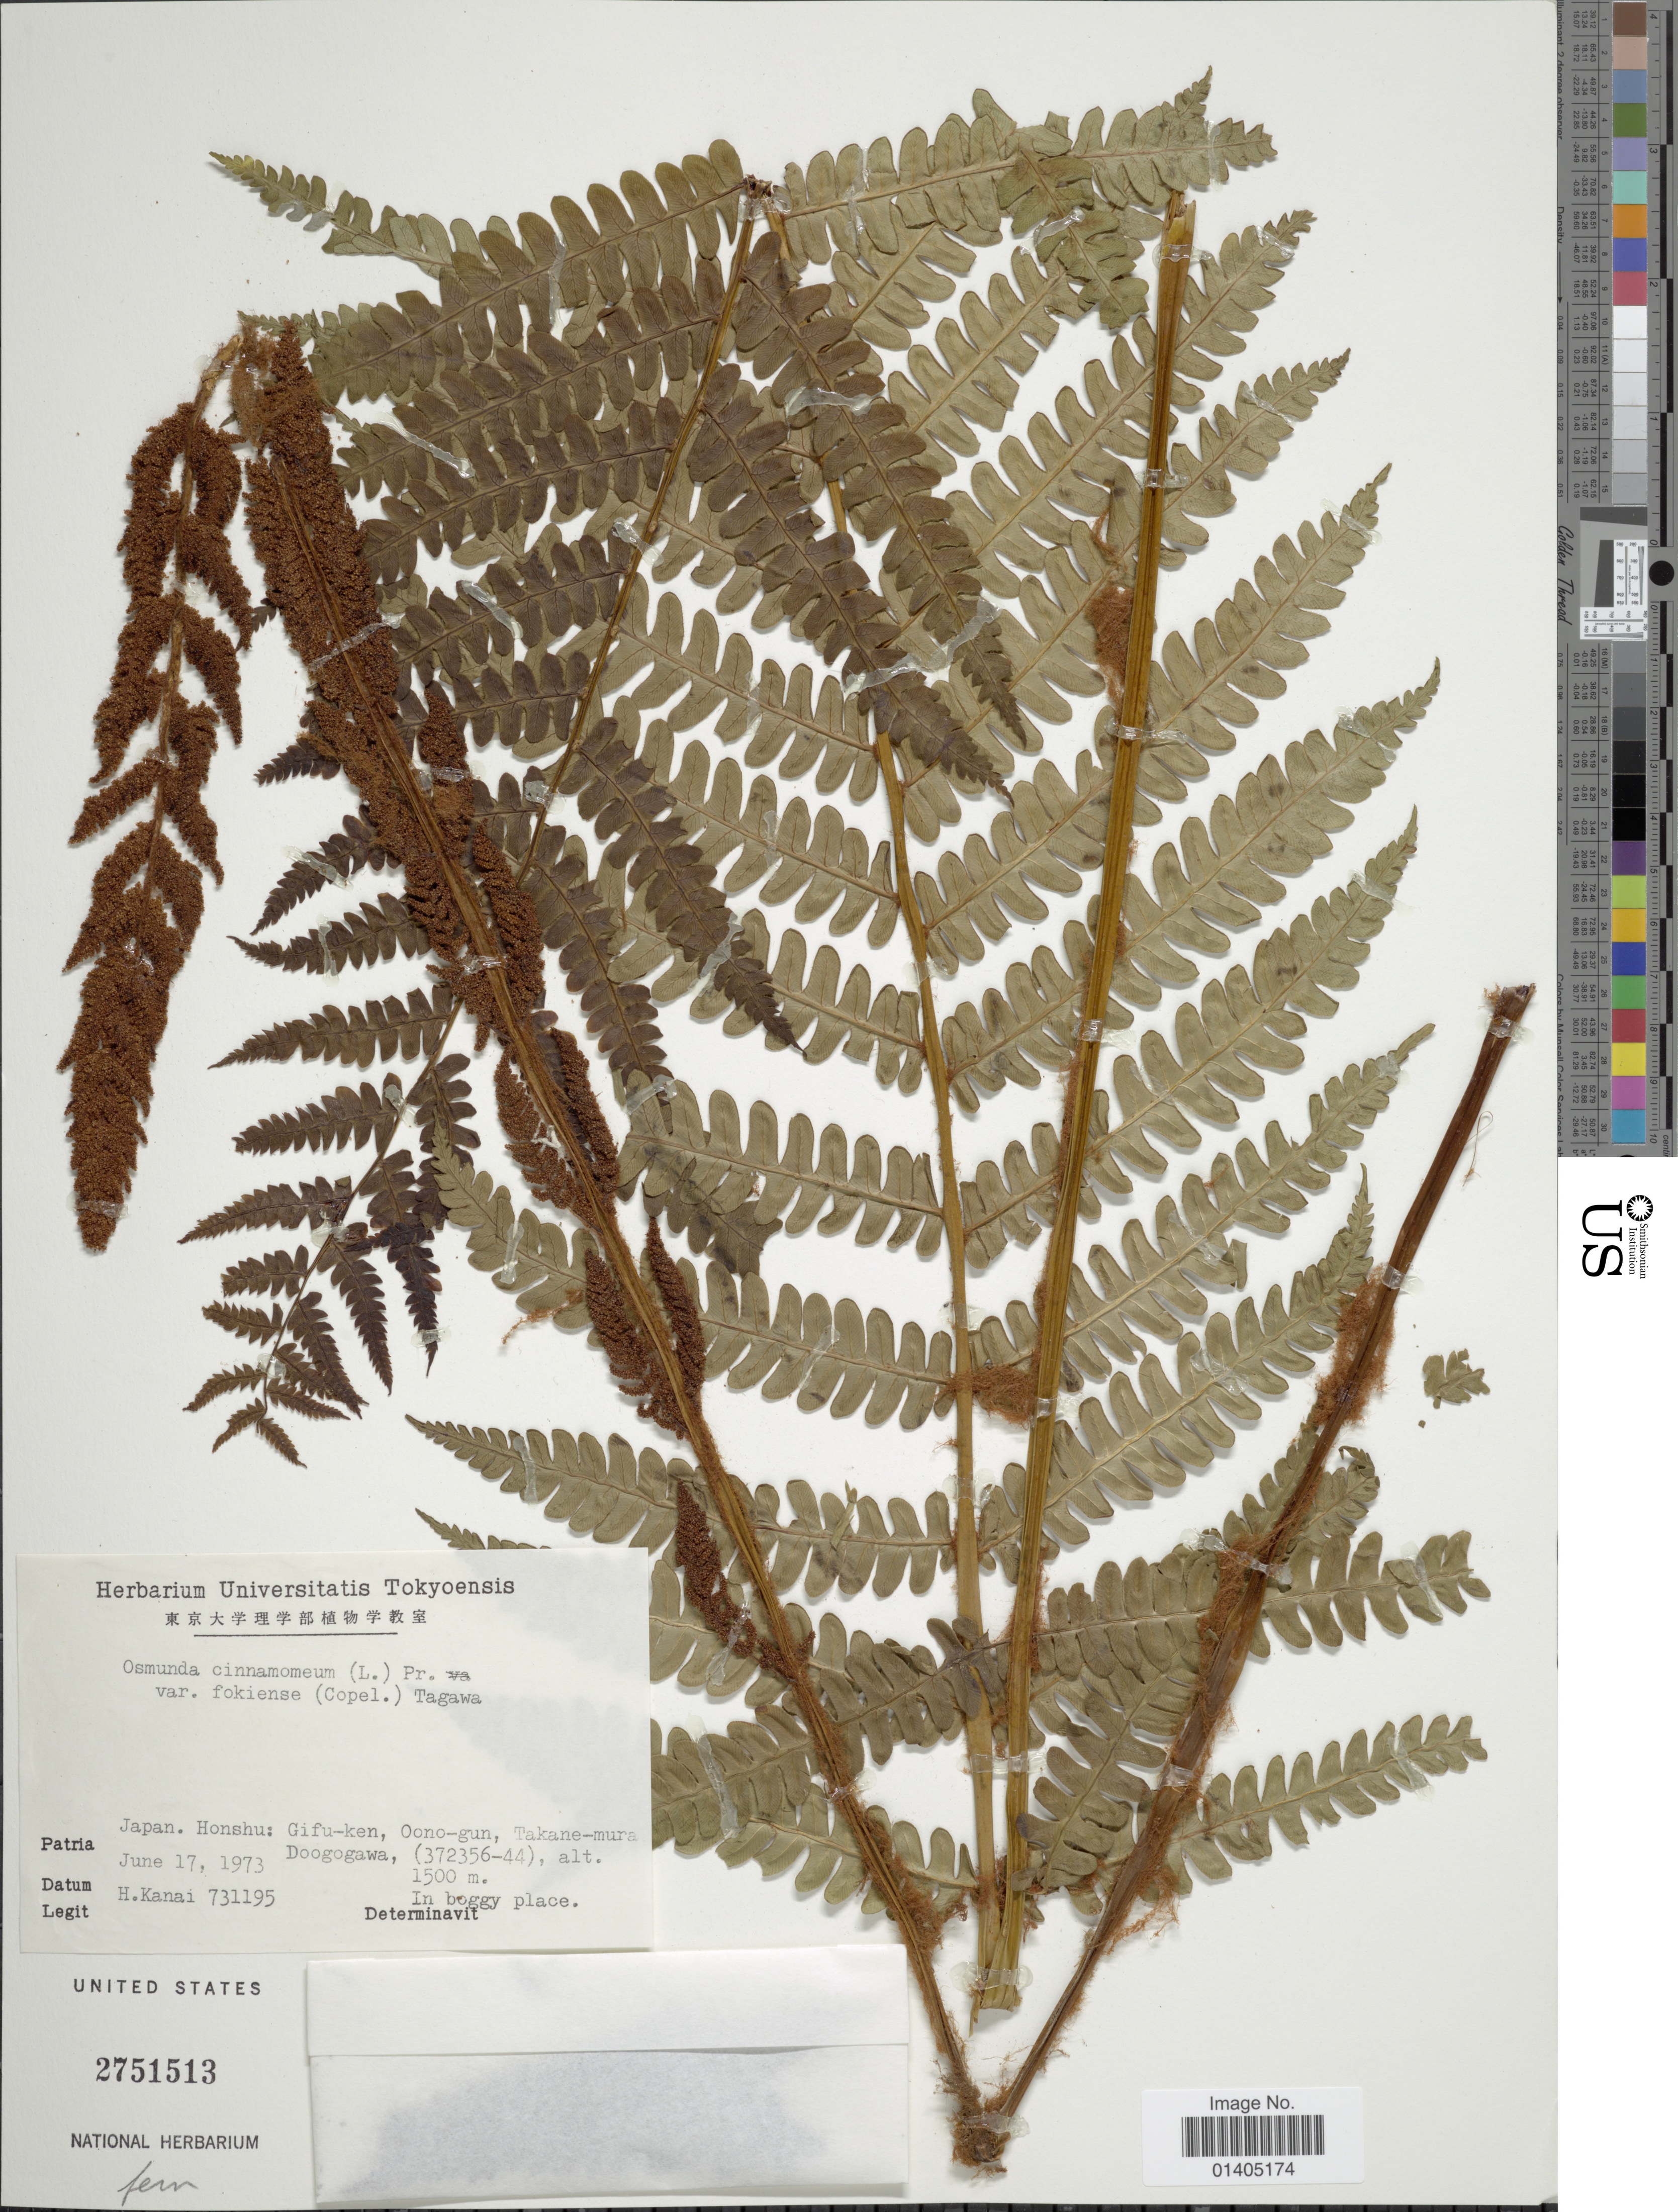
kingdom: Plantae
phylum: Tracheophyta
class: Polypodiopsida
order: Osmundales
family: Osmundaceae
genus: Osmundastrum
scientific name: Osmundastrum cinnamomeum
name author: (L.) C. Presl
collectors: H. Kanai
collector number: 731195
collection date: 1973-06-17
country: Japan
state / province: Gihu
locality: Honshu: Gifu-ken, oono-gun, Takane-mura Doogogawa (372356-44)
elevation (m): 1500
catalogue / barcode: US 2751513